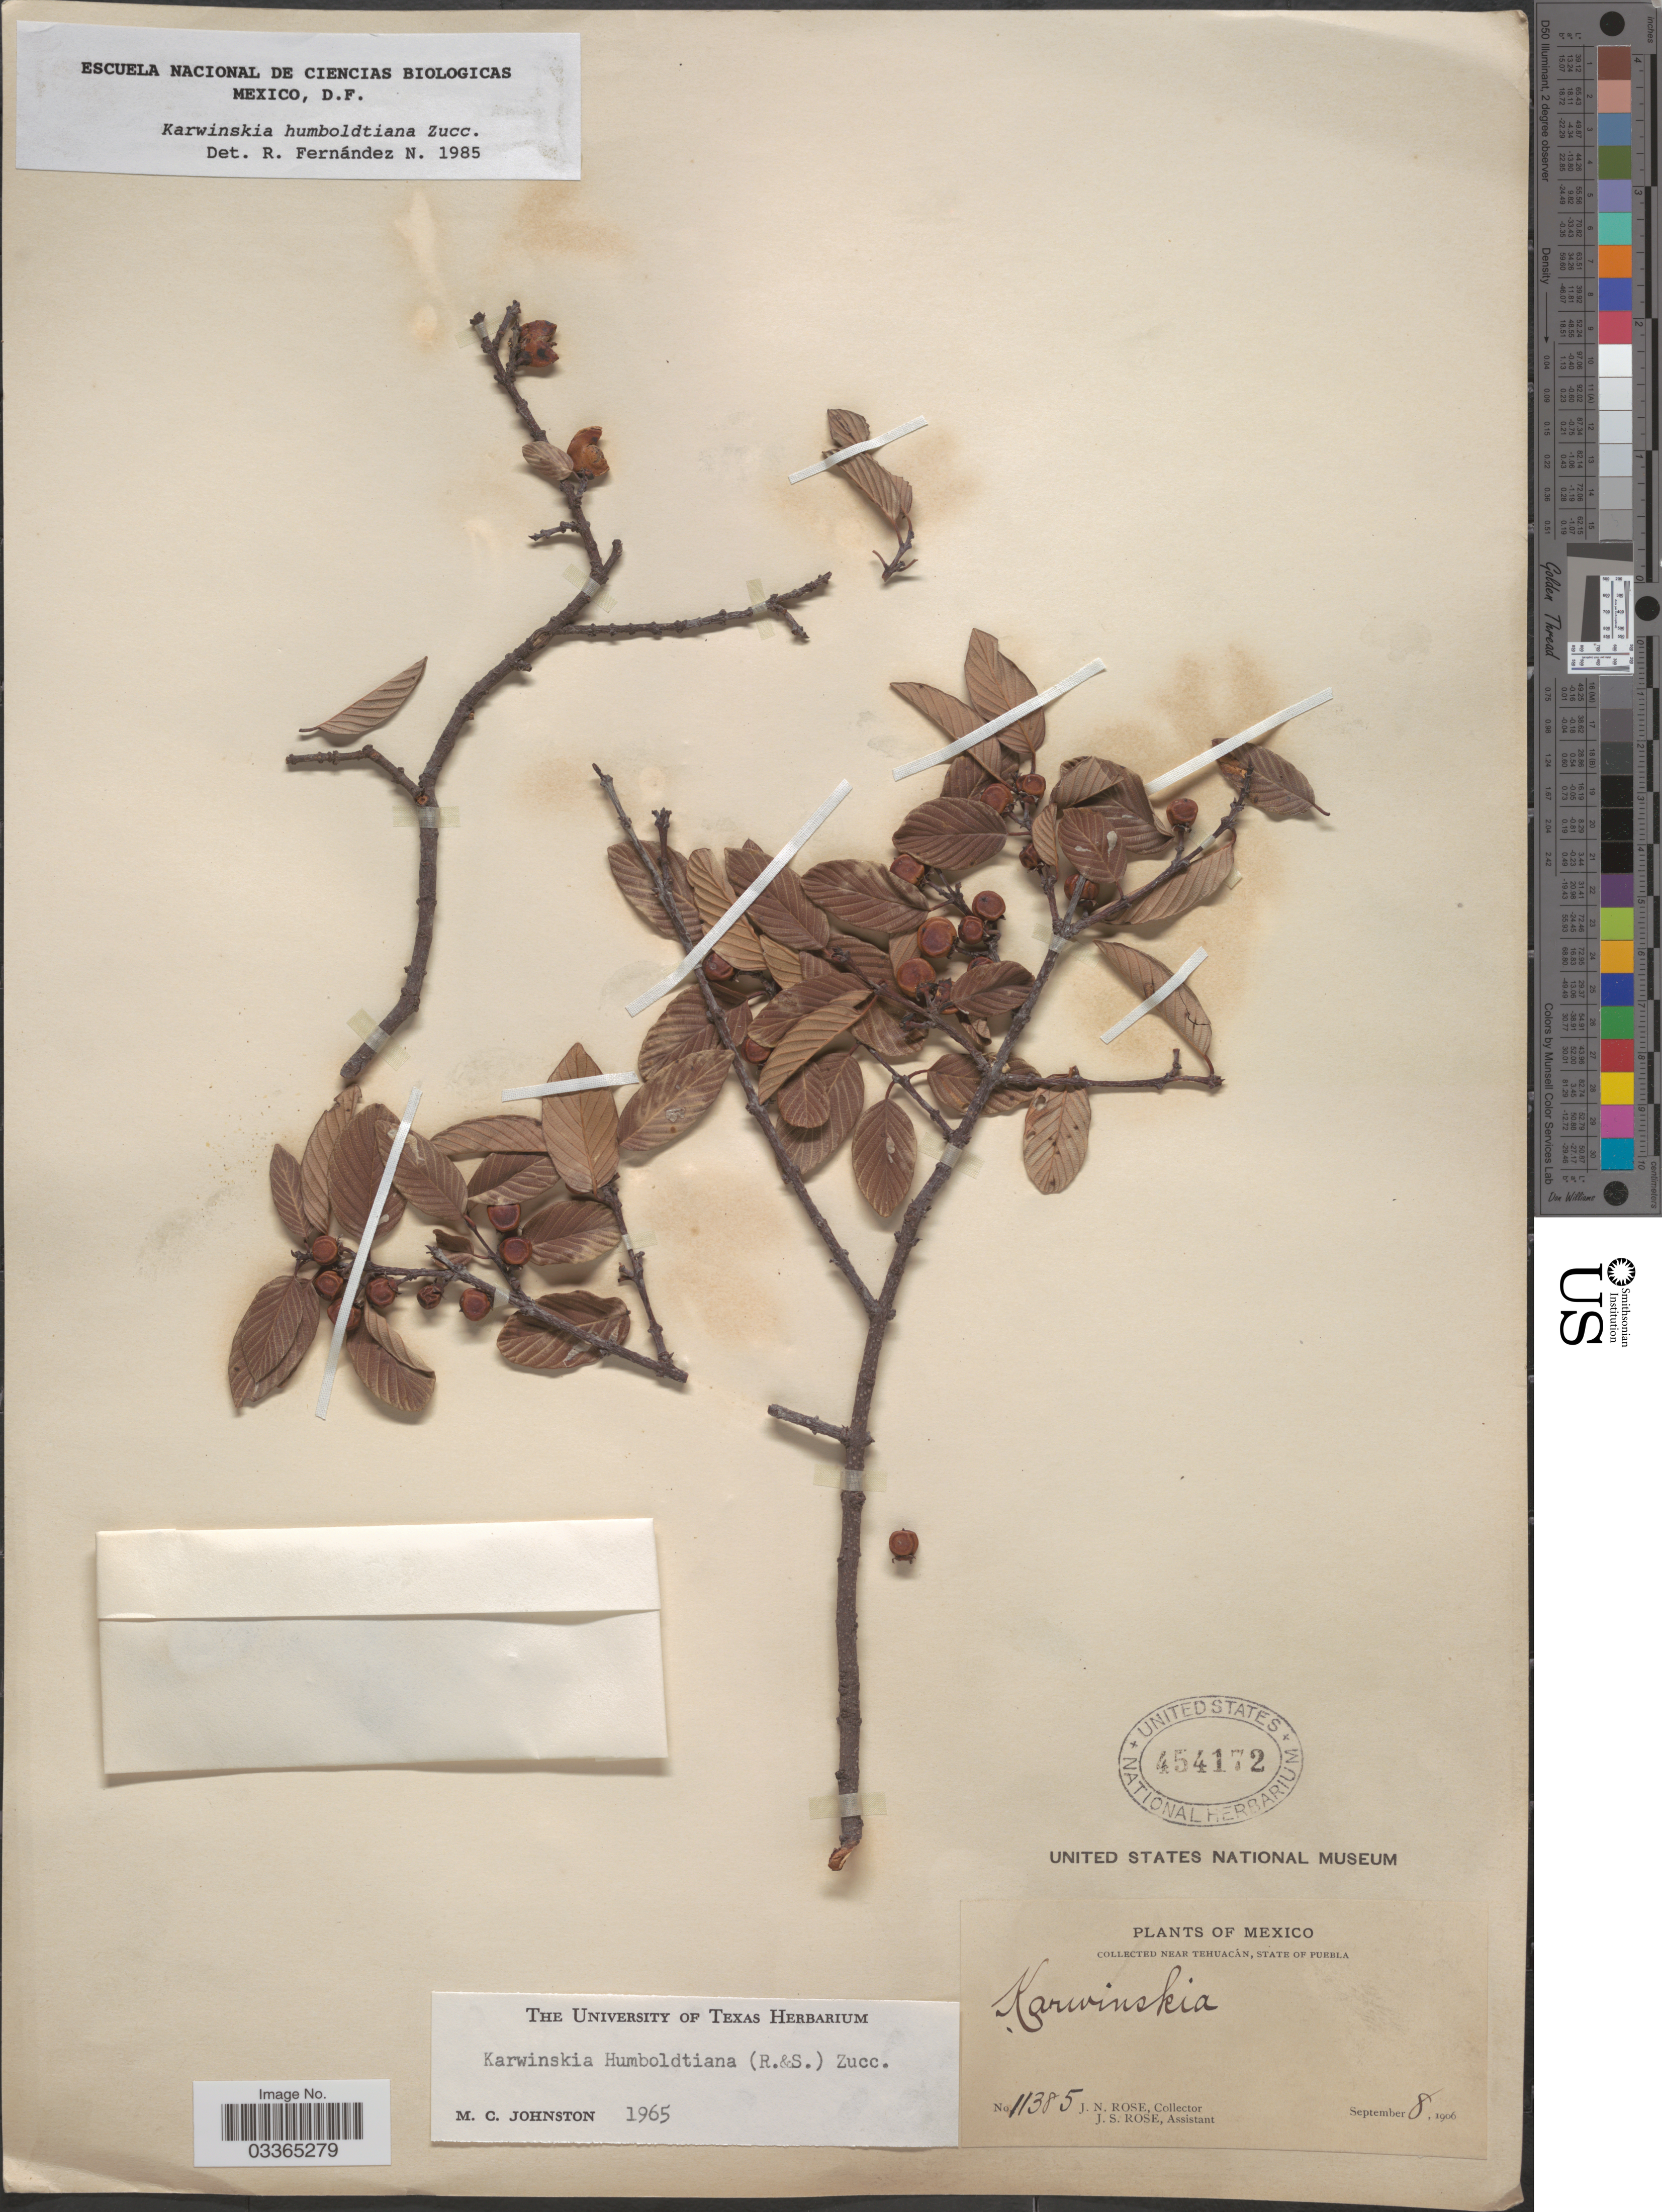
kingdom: Plantae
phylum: Tracheophyta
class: Magnoliopsida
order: Rosales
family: Rhamnaceae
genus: Karwinskia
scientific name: Karwinskia humboldtiana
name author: (Schult.) Zucc.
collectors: J. N. Rose & J. S. Rose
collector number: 11385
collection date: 1906-09-08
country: Mexico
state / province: Puebla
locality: Near Tehuacan.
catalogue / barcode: US 454172